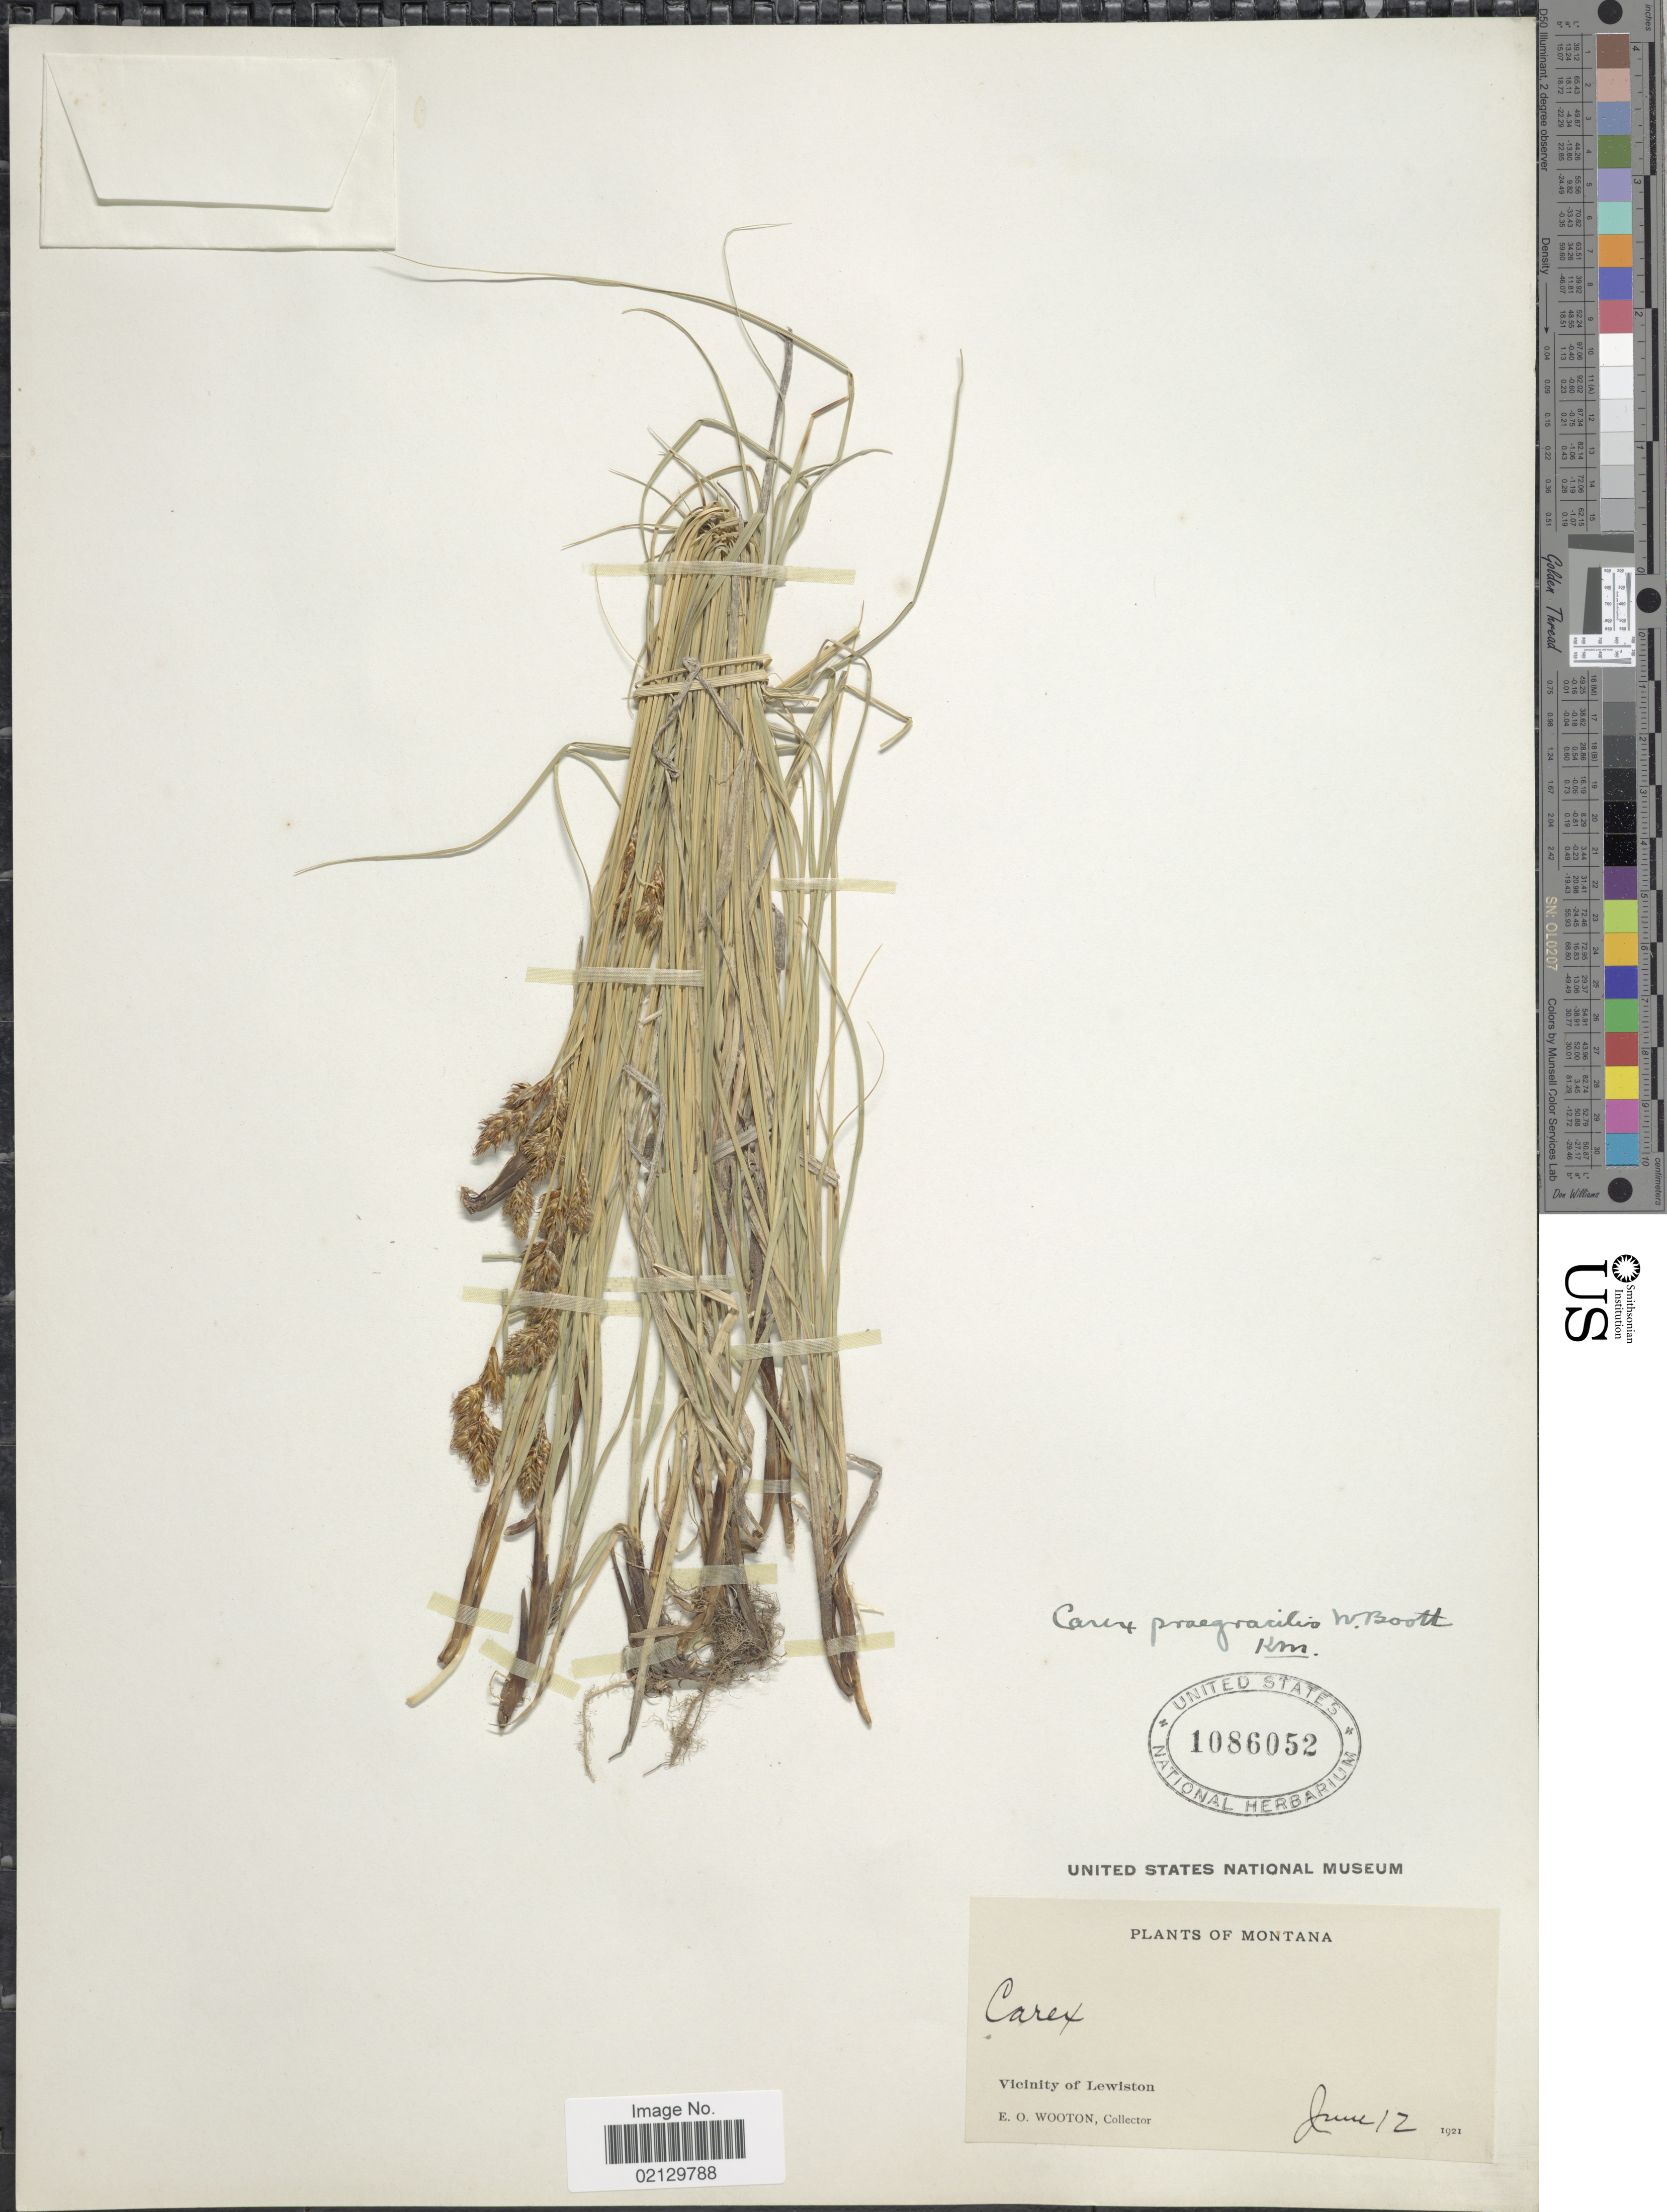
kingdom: Plantae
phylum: Tracheophyta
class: Liliopsida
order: Poales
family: Cyperaceae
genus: Carex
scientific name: Carex praegracilis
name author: W. Boott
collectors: E. O. Wooton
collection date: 1921-06-12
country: United States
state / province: Montana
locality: Vicinity of Lewiston.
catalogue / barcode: US 1086052